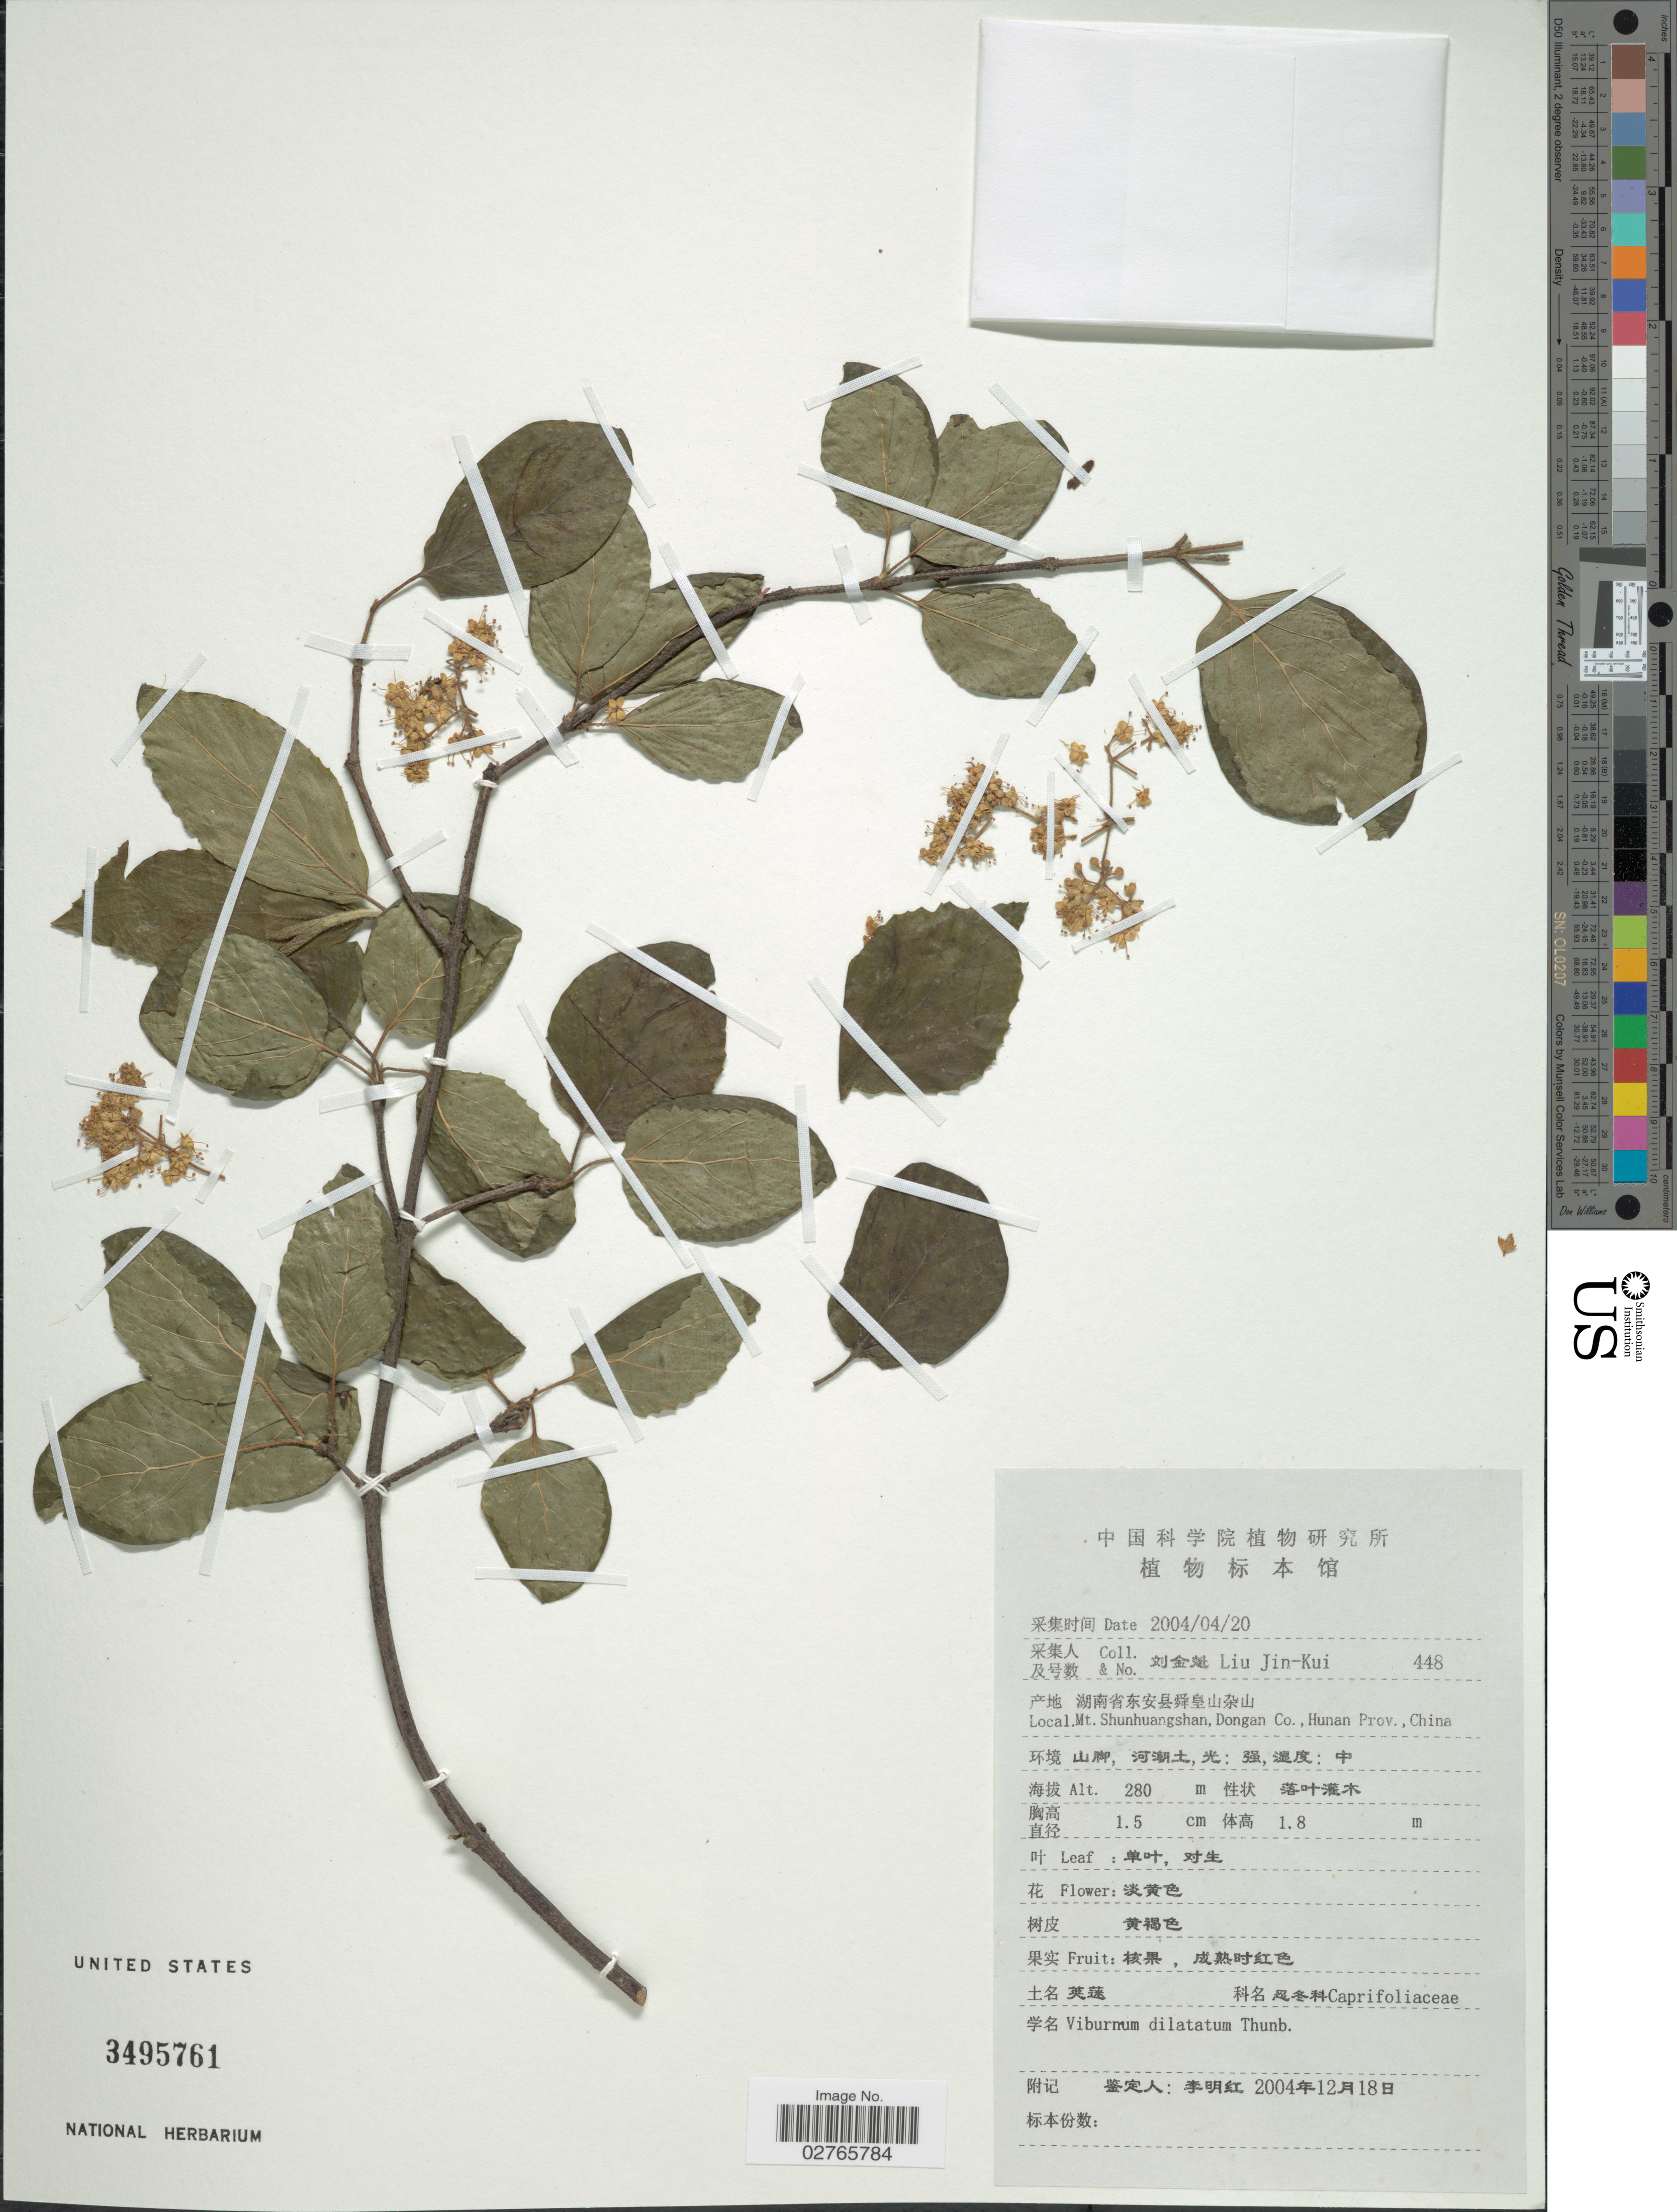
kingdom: Plantae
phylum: Tracheophyta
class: Magnoliopsida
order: Dipsacales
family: Viburnaceae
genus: Viburnum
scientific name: Viburnum dilatatum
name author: Thunb.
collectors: Liu Jin-Kui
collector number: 448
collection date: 2004-04-20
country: China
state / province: Hunan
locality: Mt. Shunhuangshan, Dongan Co., Hunan Prov.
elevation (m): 280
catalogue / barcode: US 3495761